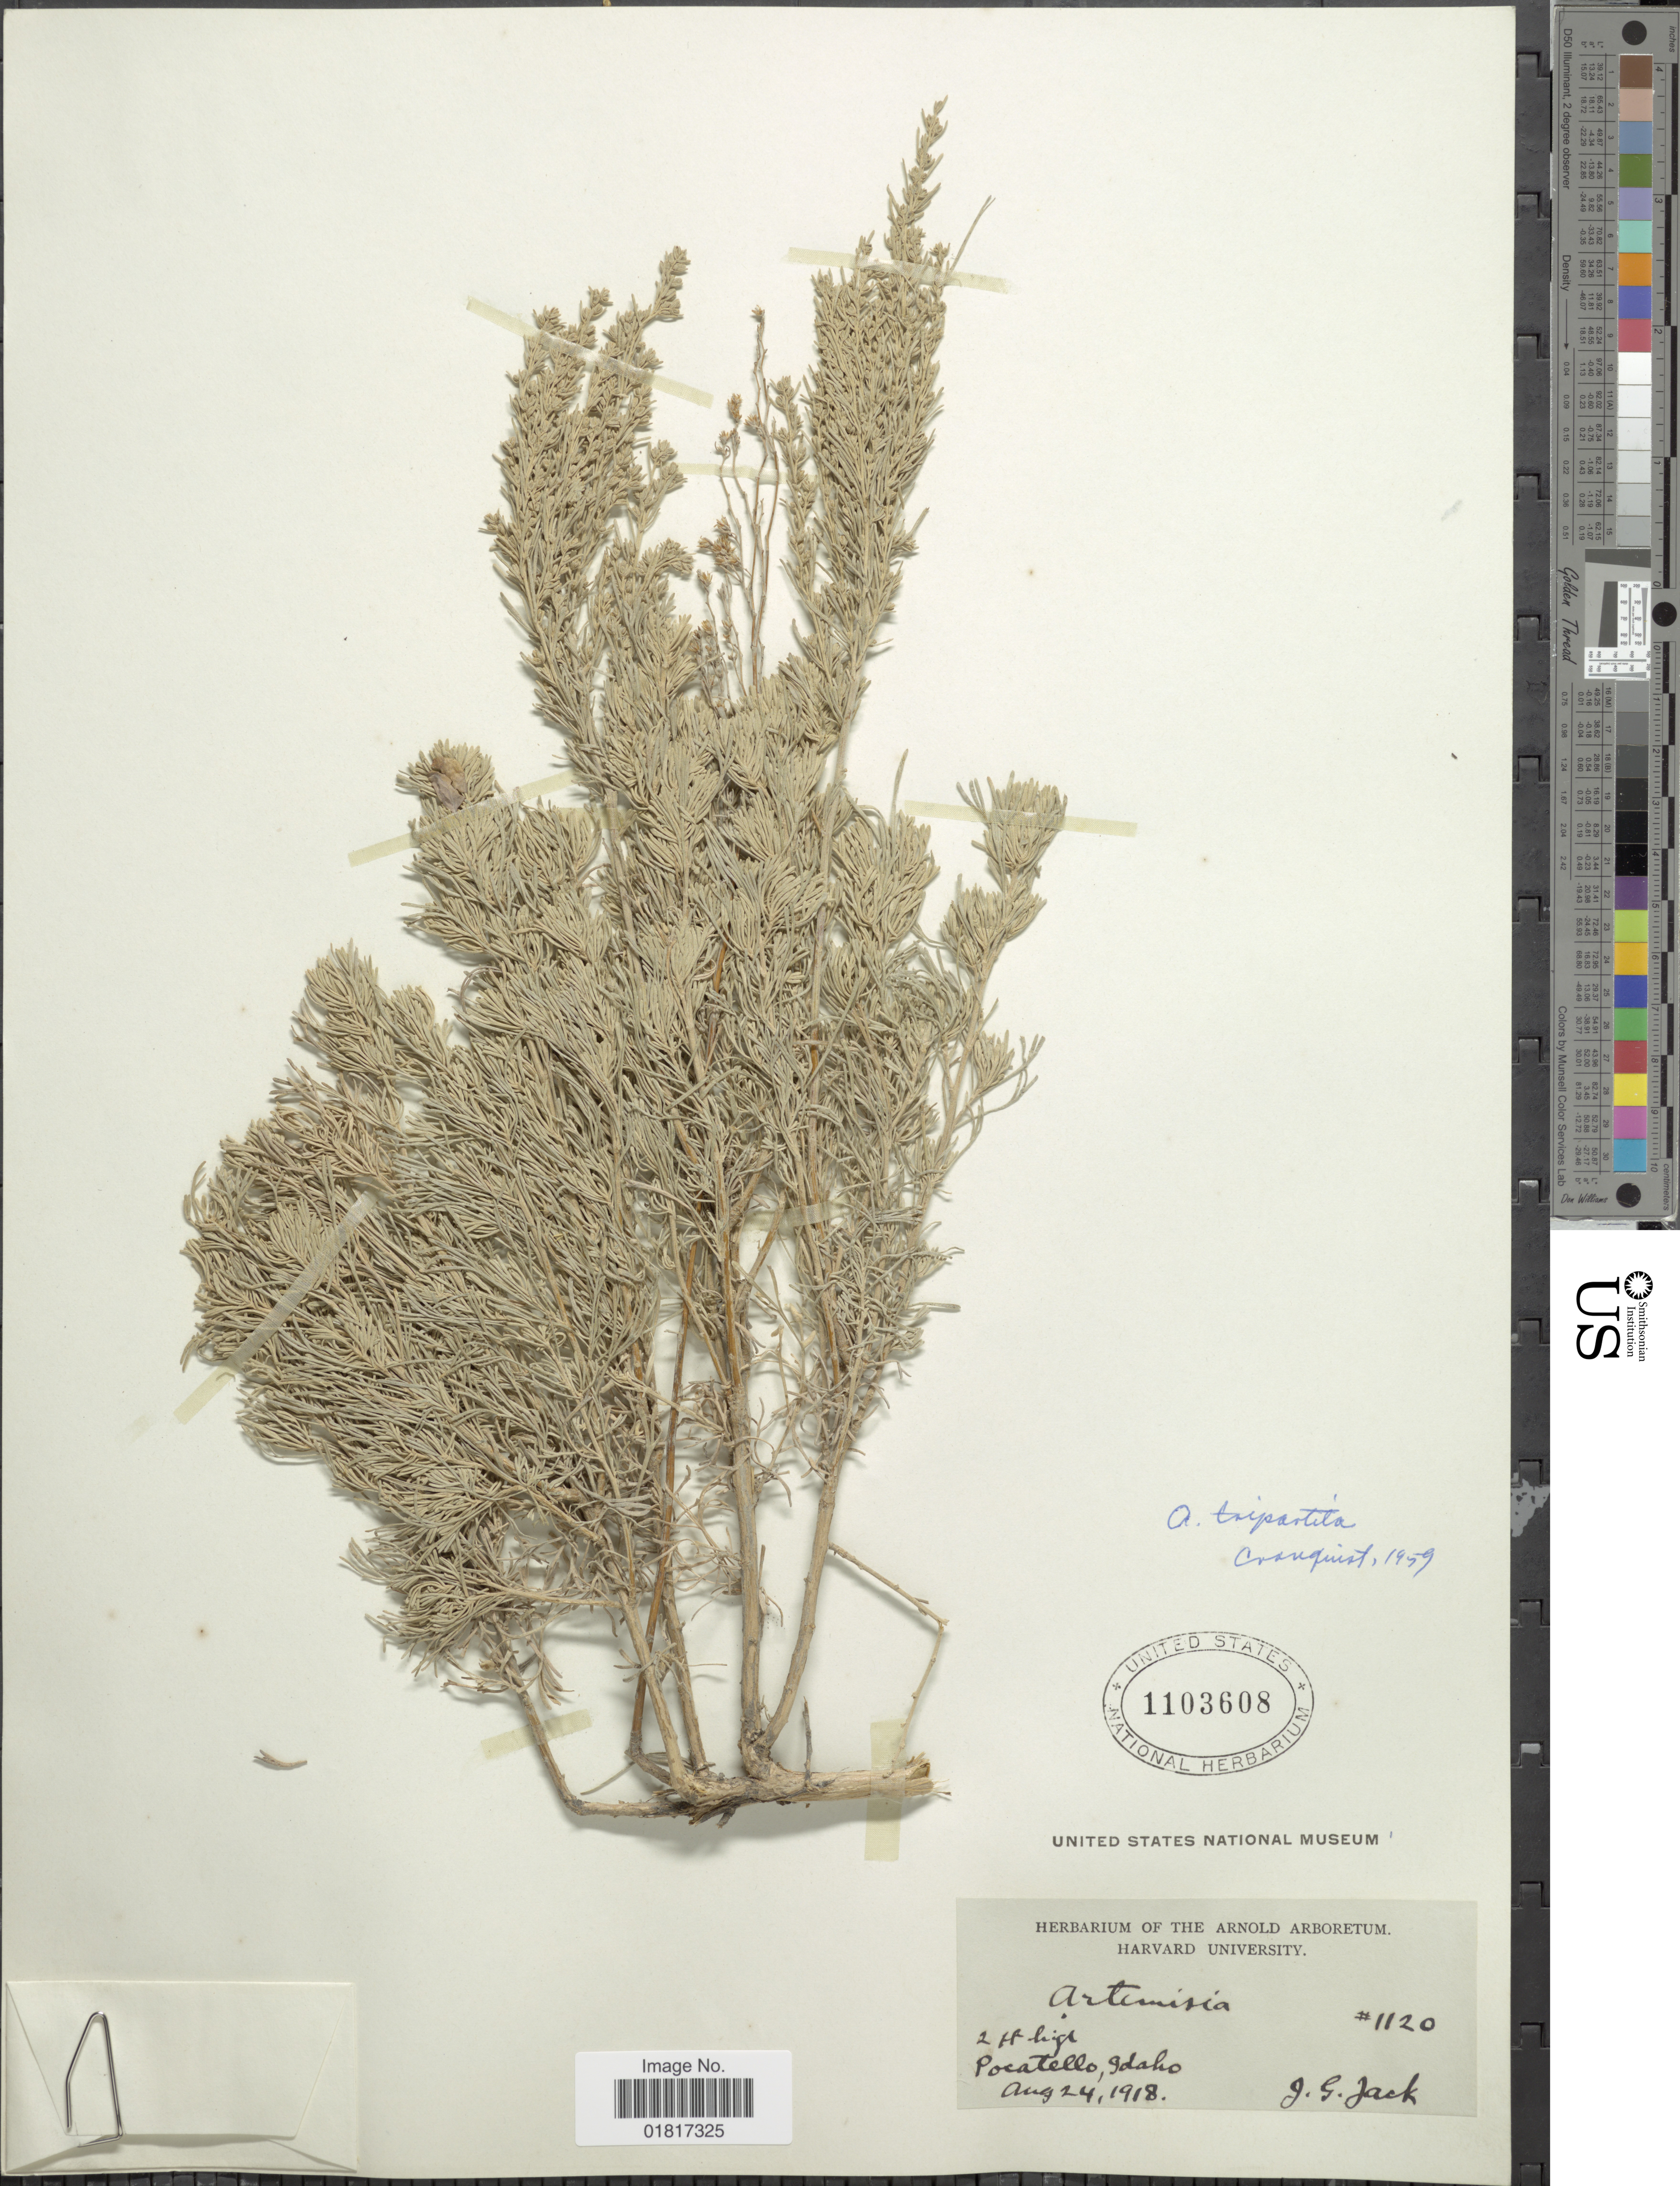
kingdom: Plantae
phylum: Tracheophyta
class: Magnoliopsida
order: Asterales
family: Asteraceae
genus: Artemisia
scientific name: Artemisia tripartita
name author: Rydb.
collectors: J. G. Jack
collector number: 1120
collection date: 1918-08-24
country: United States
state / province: Idaho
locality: Pocatello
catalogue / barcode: US 1103608